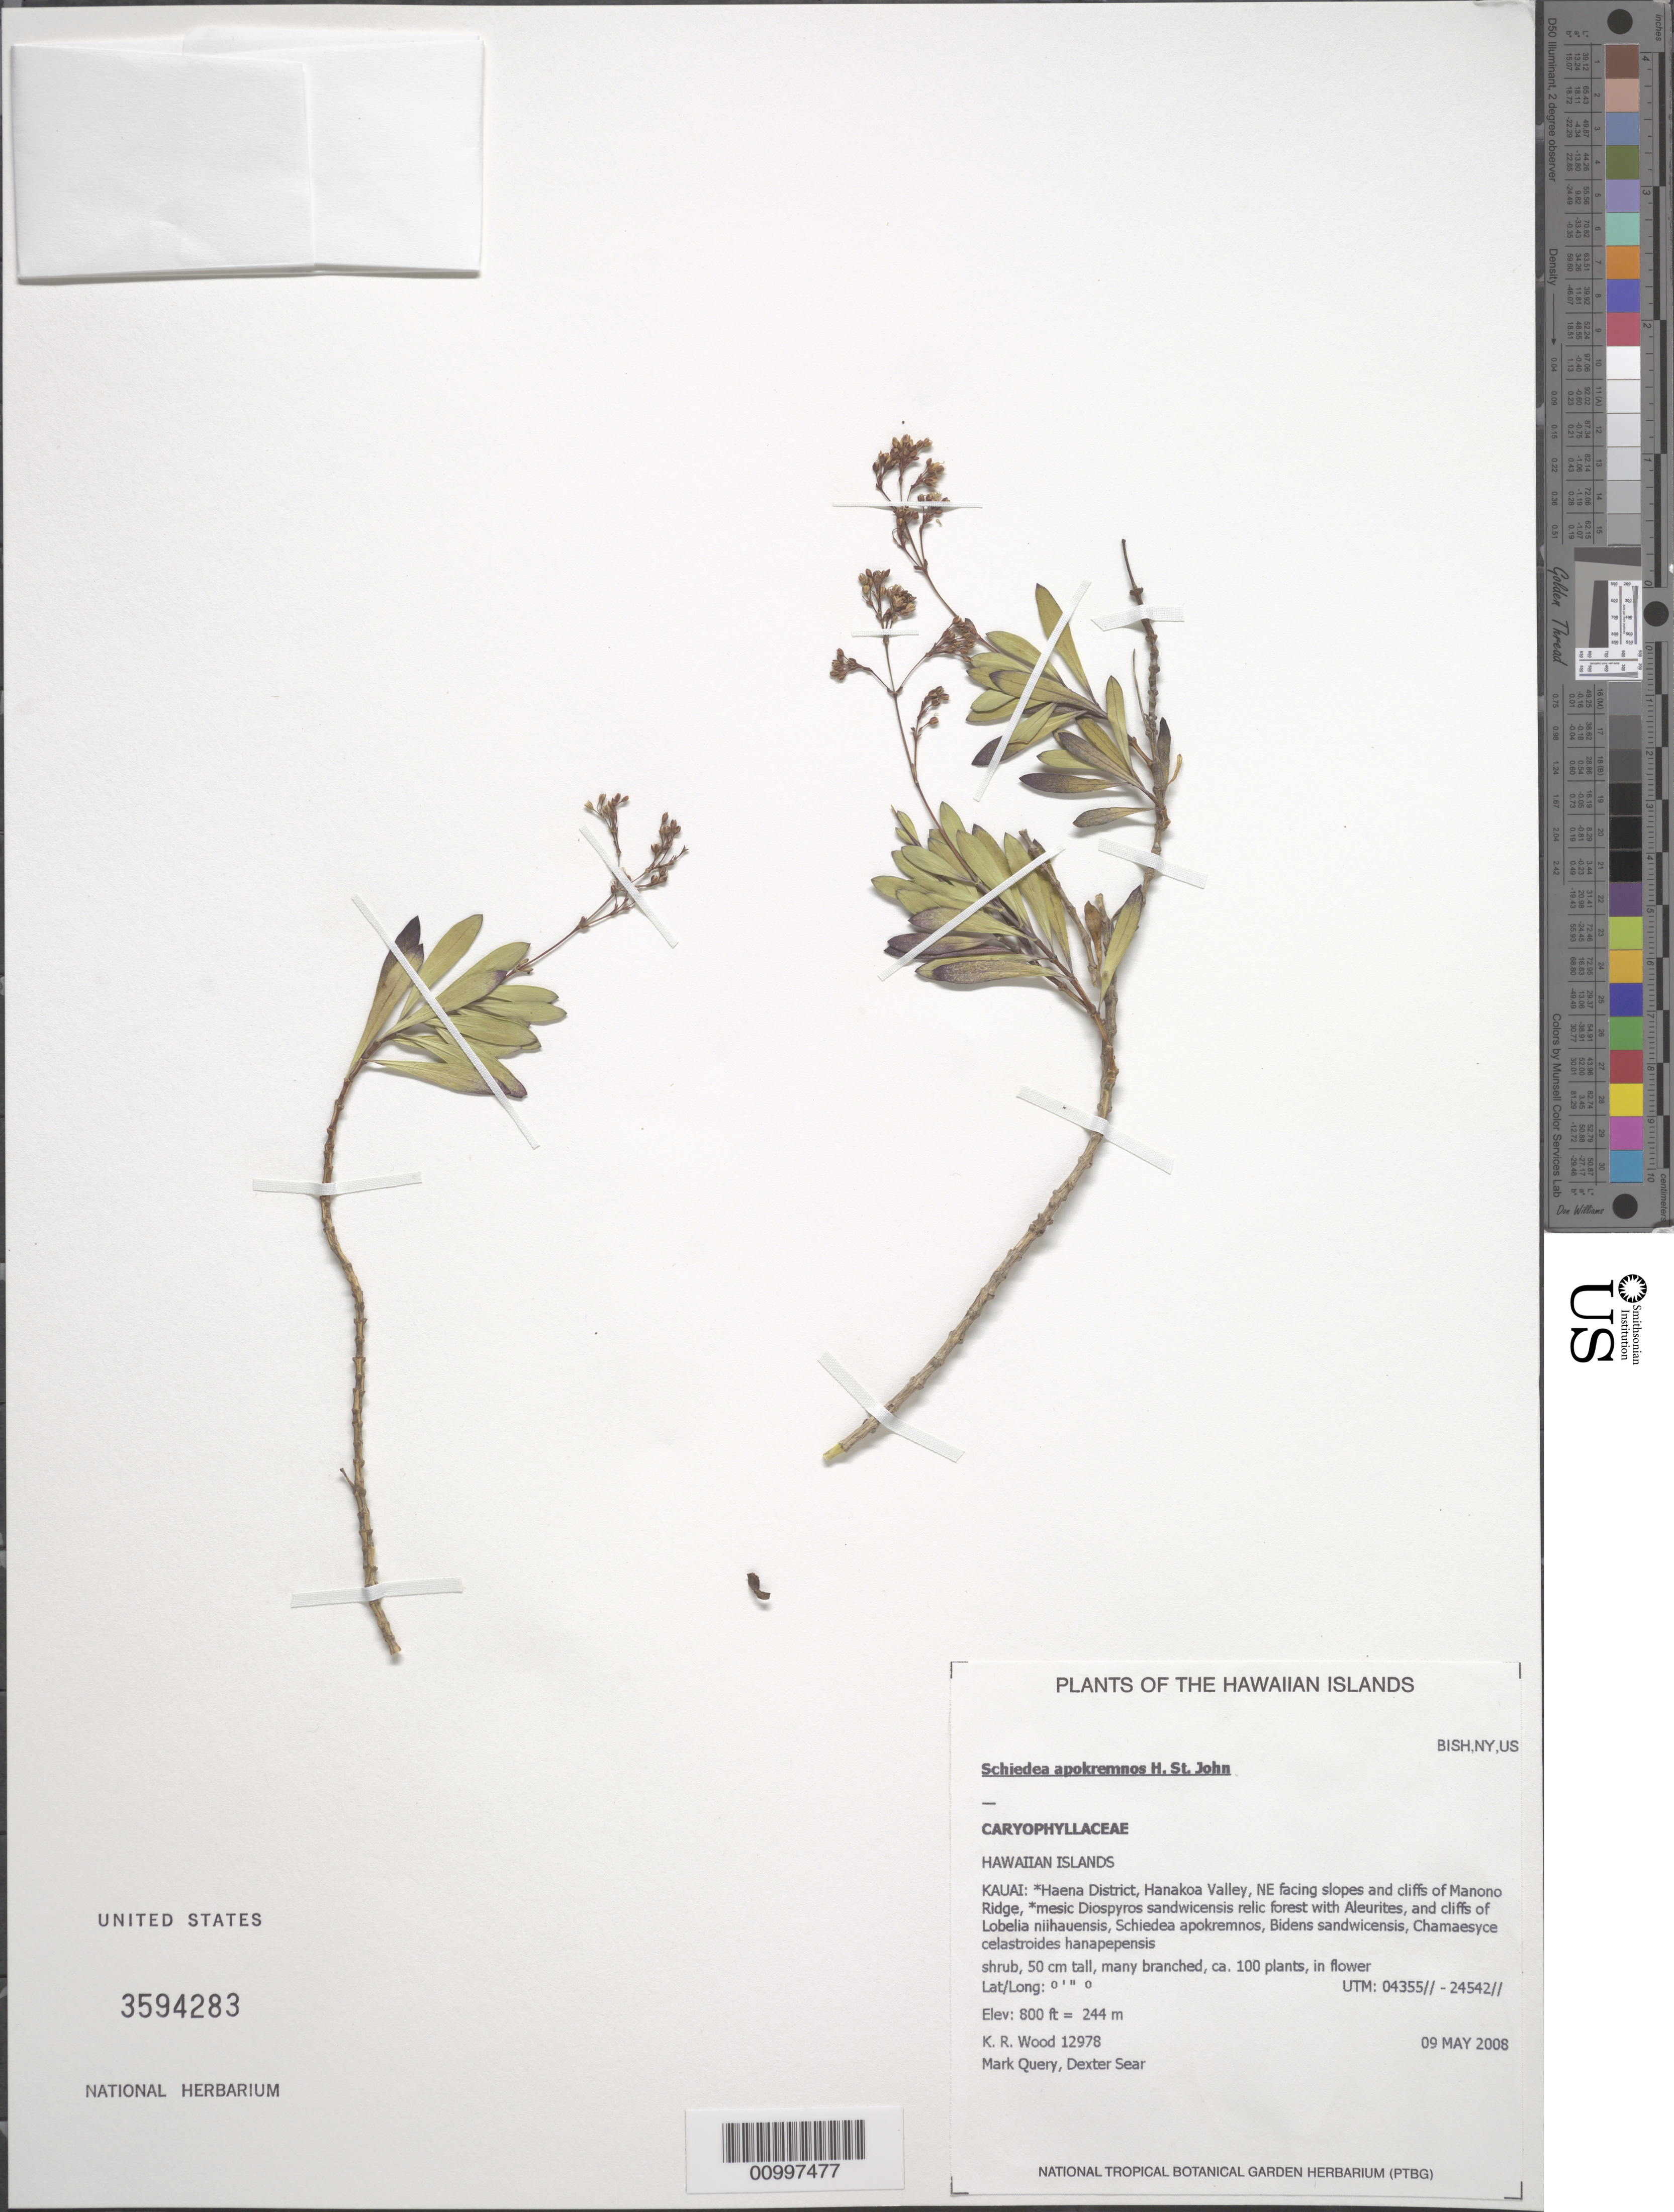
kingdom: Plantae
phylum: Tracheophyta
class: Magnoliopsida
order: Caryophyllales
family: Caryophyllaceae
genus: Schiedea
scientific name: Schiedea apokremnos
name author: H. St. John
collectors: K. R. Wood, M. Query & D. Sear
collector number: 12978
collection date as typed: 9 May 2008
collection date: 2008-05-09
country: United States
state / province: Hawaii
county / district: Kauai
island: Kaua'i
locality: Hanakoa Valley, NE facing slopes and cliffs of Manono Ridge.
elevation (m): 244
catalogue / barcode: US 3594283